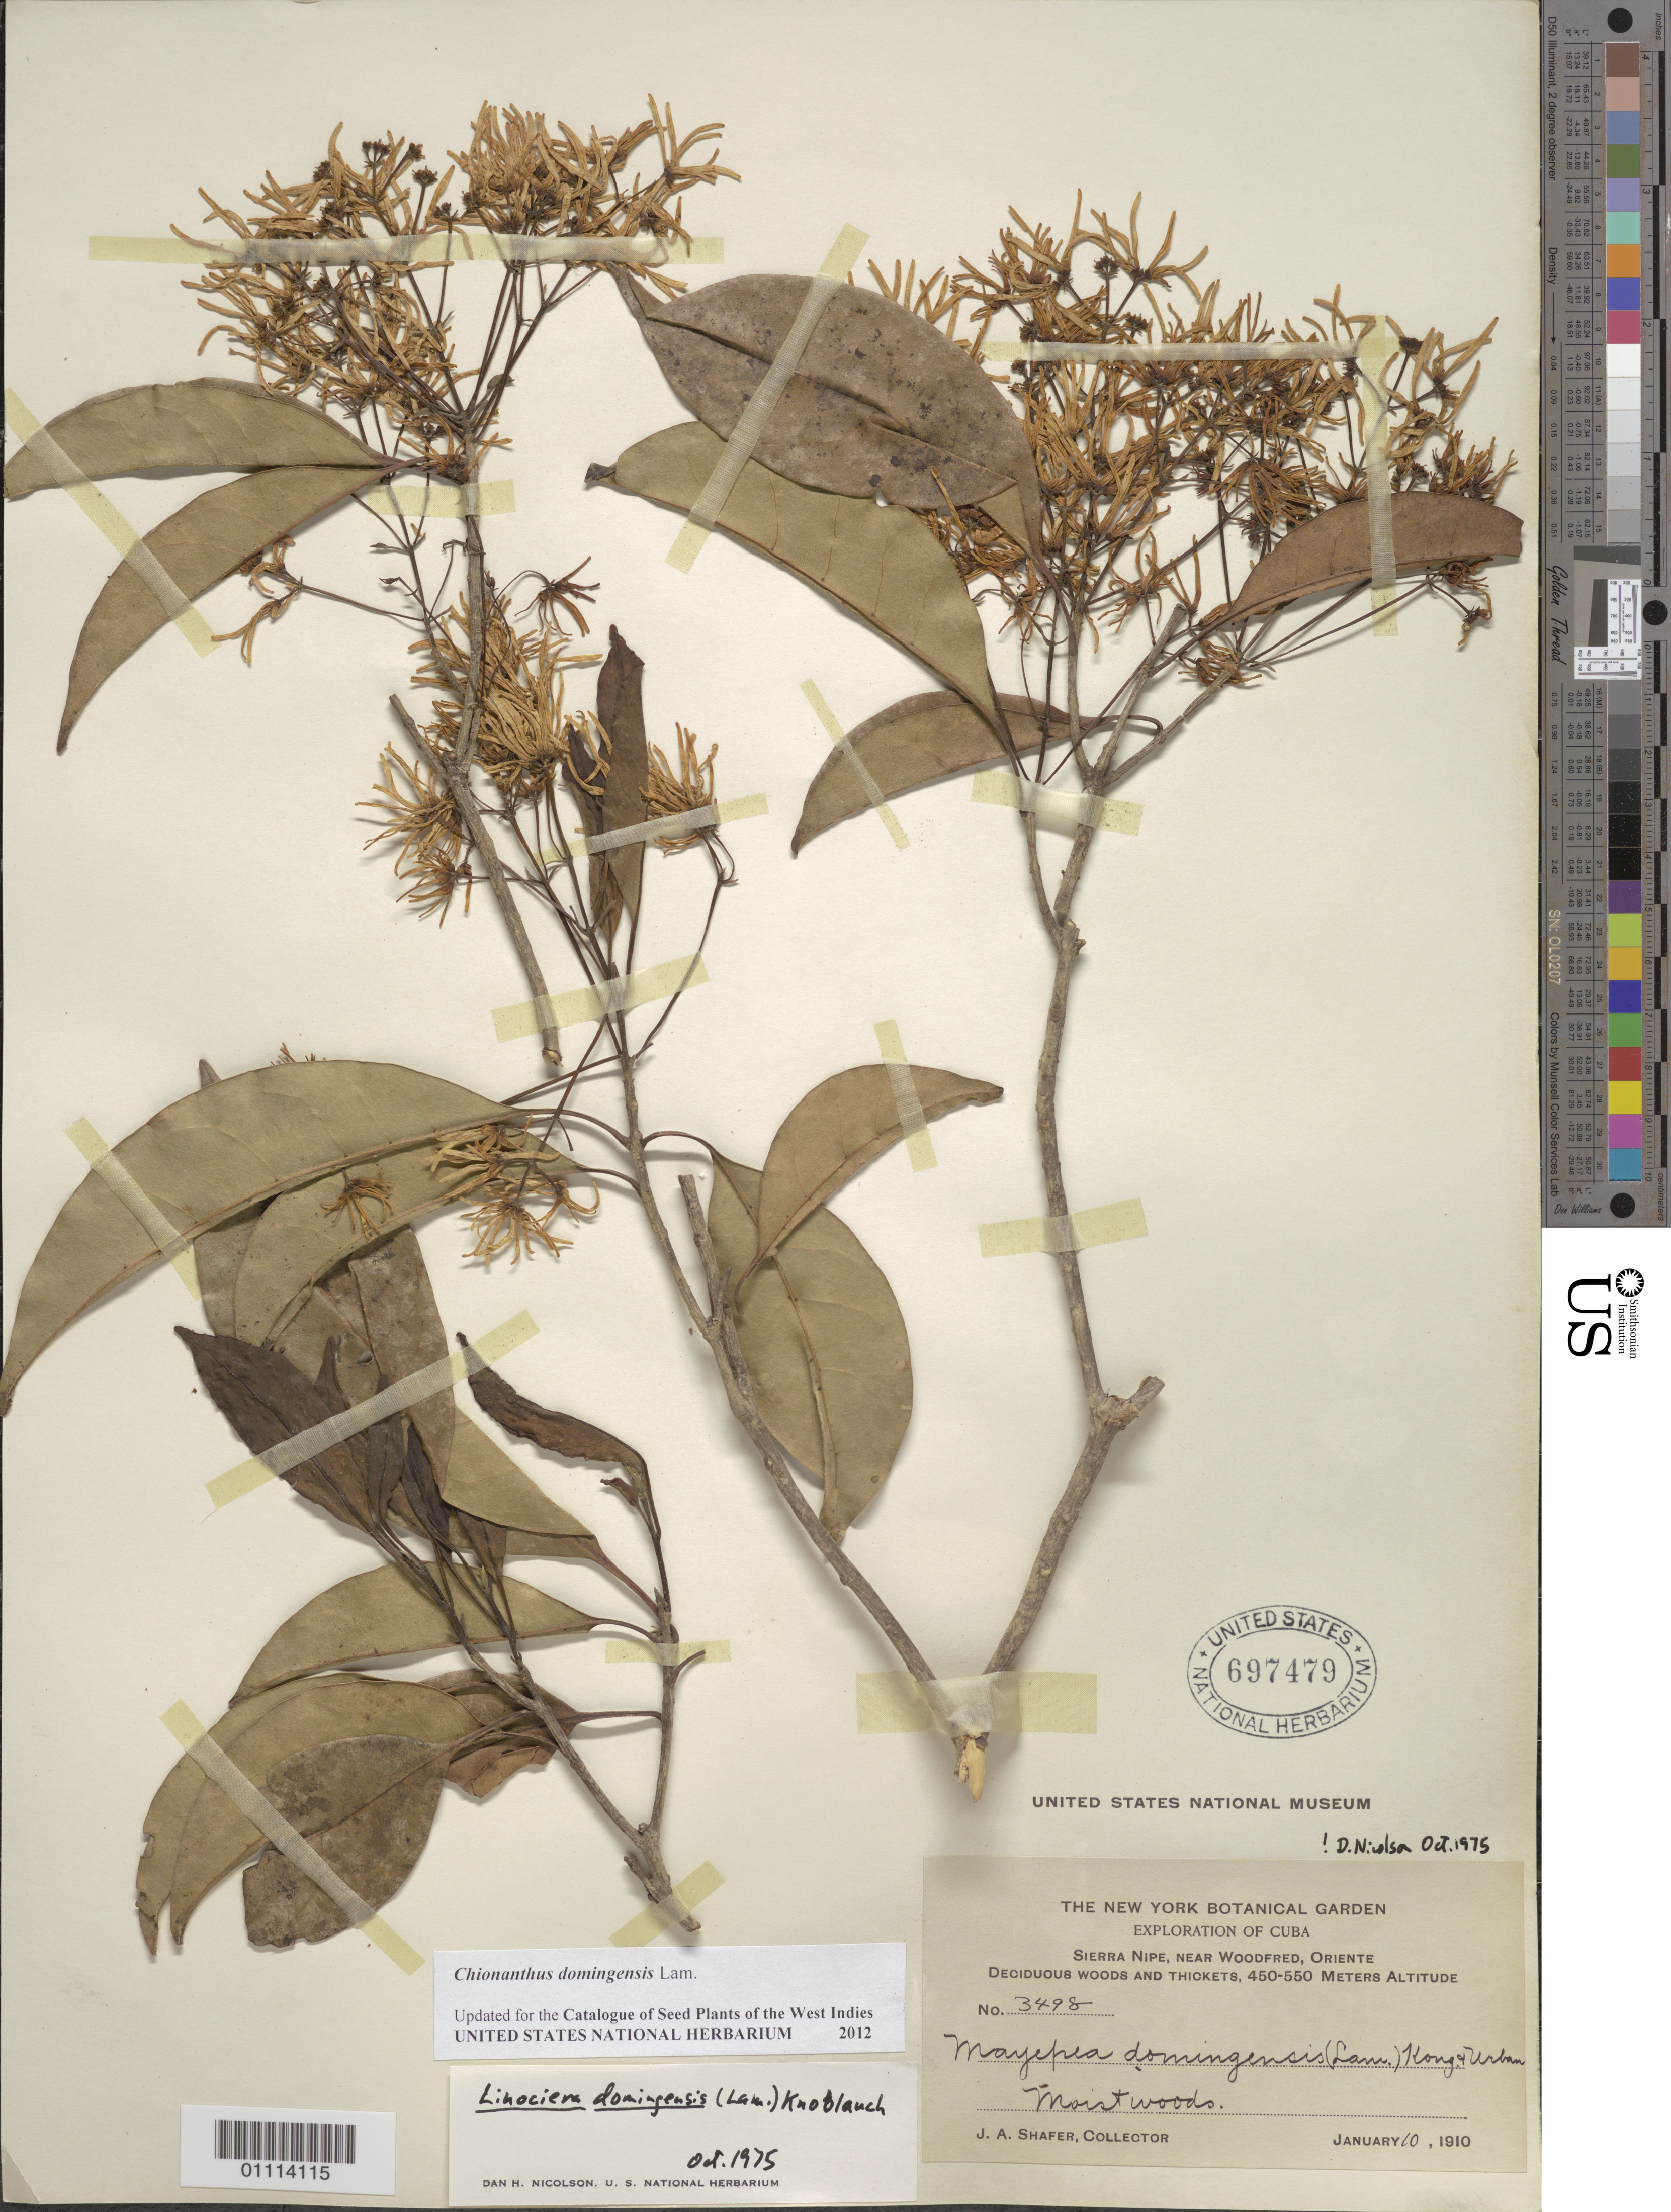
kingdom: Plantae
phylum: Tracheophyta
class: Magnoliopsida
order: Lamiales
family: Oleaceae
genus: Linociera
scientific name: Linociera domingensis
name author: (Lam.) Knobl.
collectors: J. A. Shafer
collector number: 3498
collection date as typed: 10 Jan 1910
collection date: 1910-01-10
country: Cuba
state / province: Holguín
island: Cuba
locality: Sierra Nipe, near Woodred, Oriente, deciduous woods and thickets, moist woods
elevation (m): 450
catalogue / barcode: US 697479